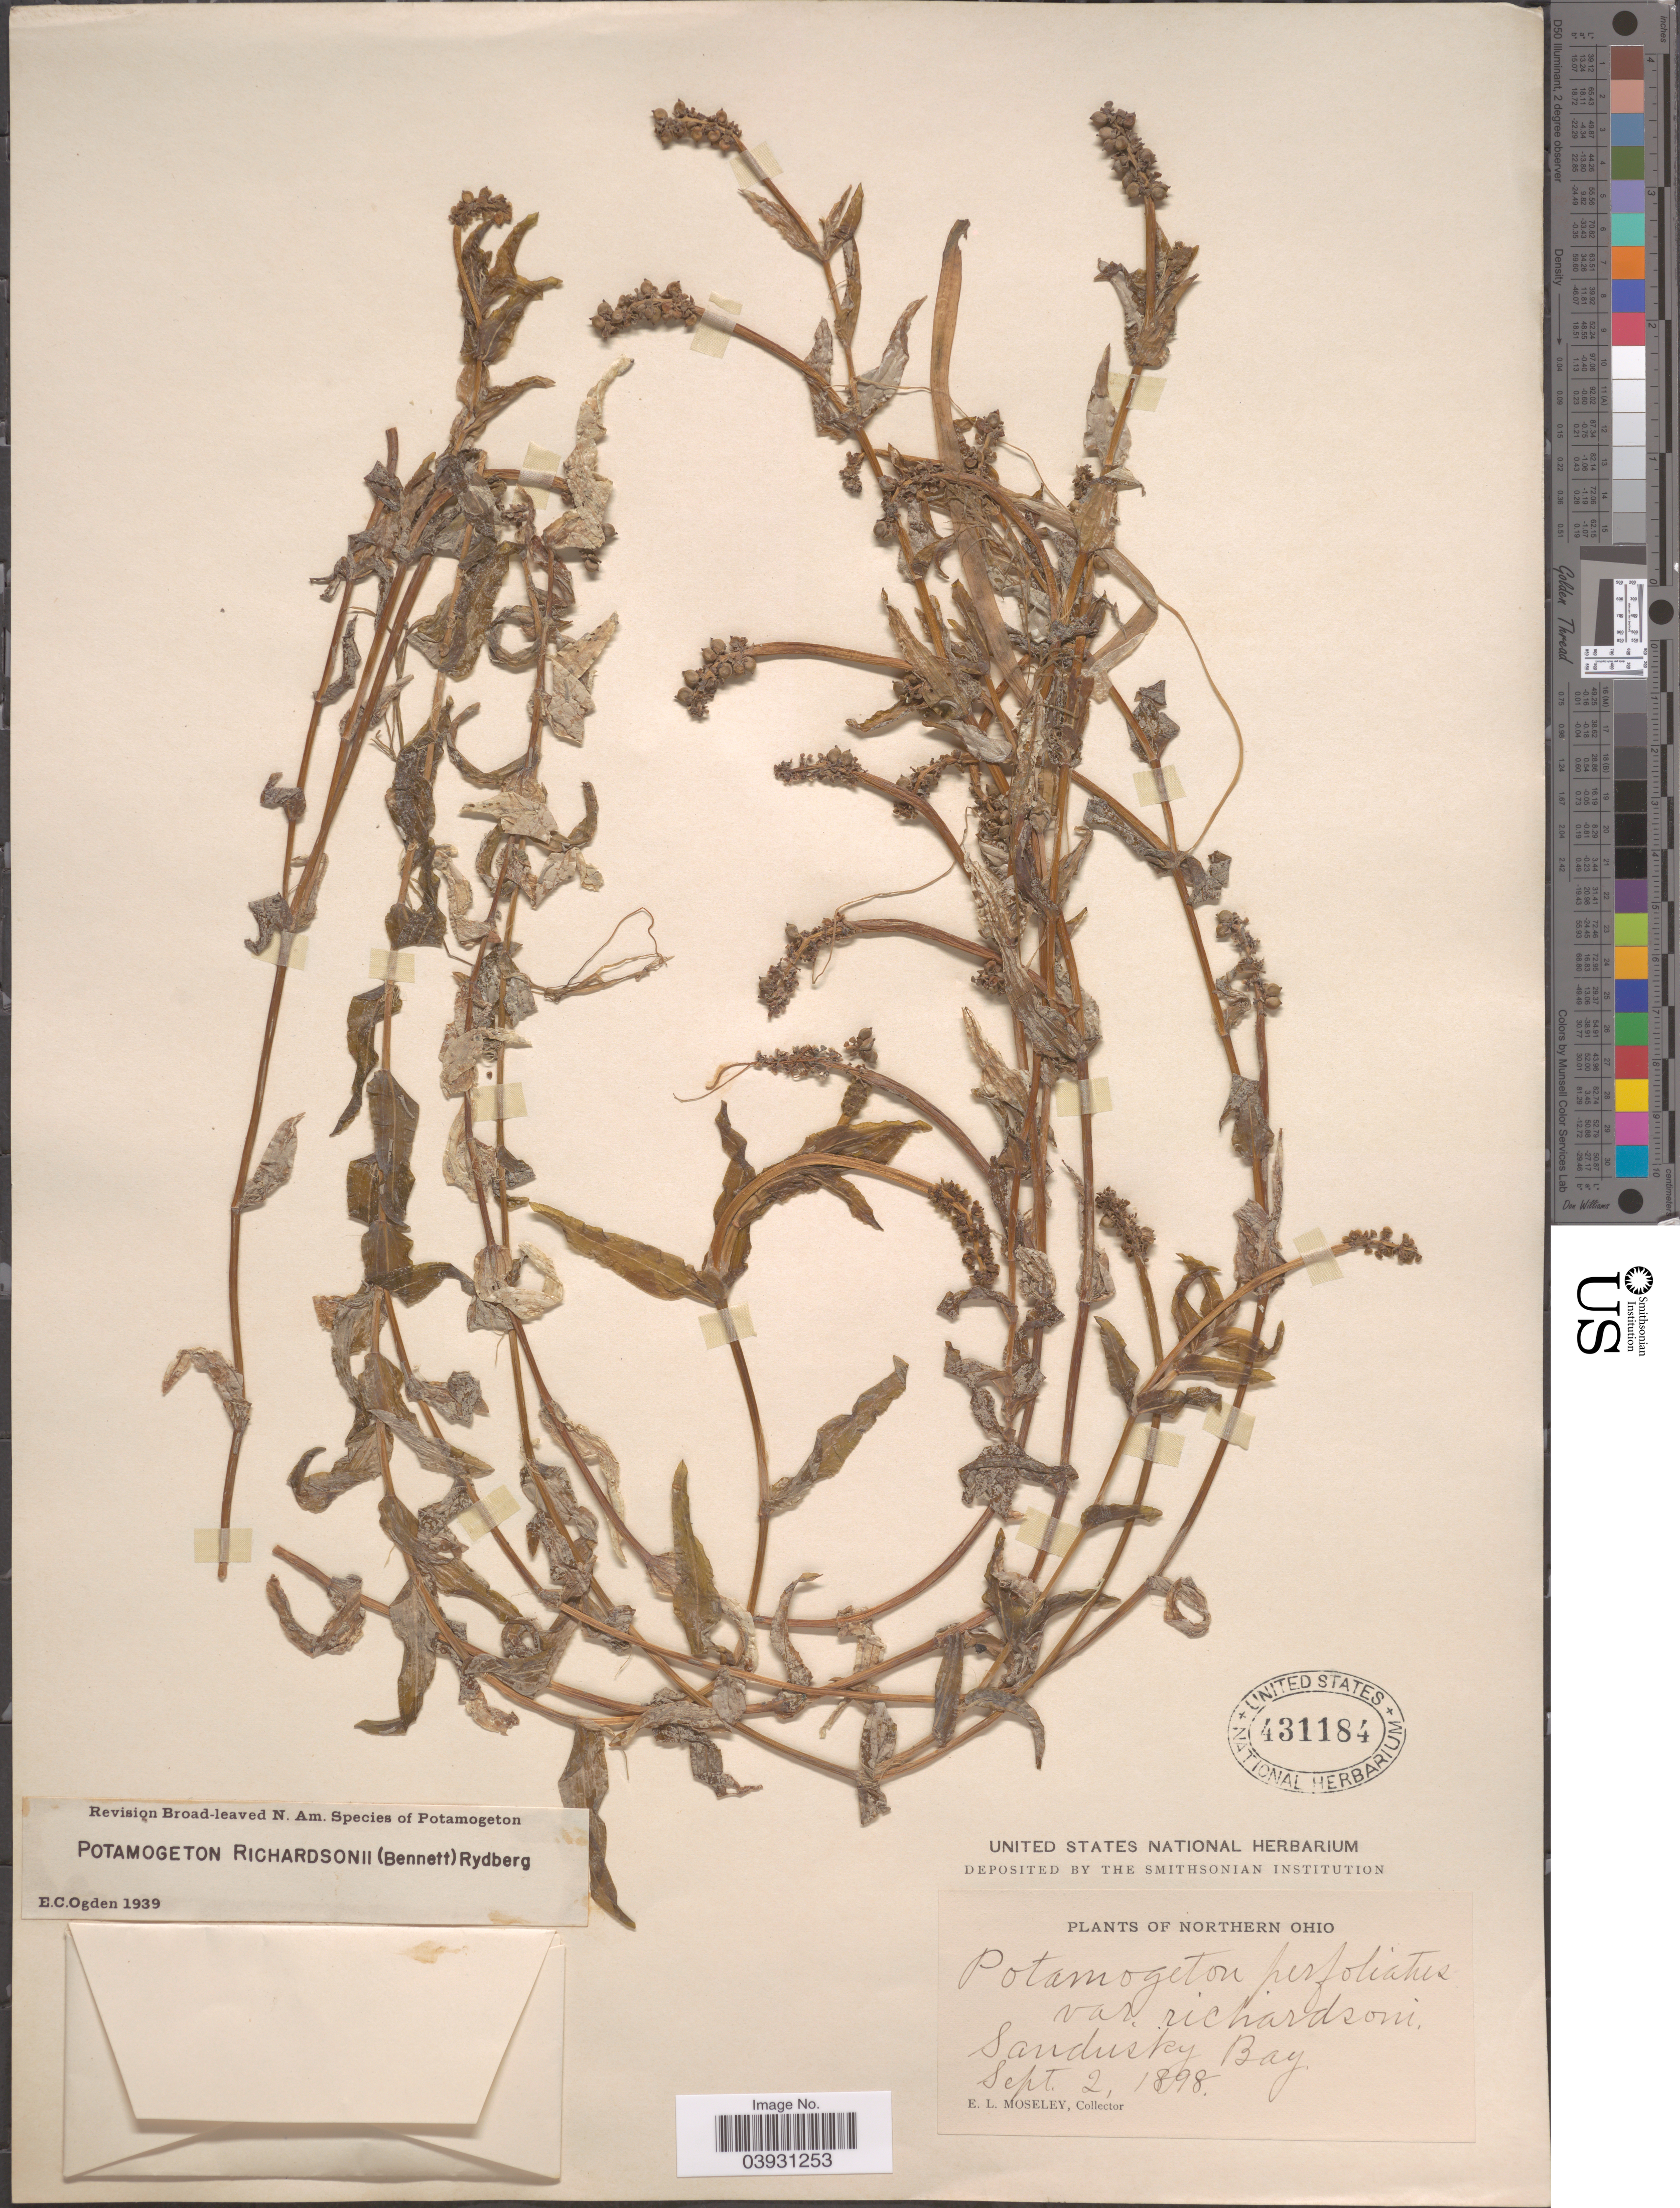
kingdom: Plantae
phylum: Tracheophyta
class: Liliopsida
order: Alismatales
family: Potamogetonaceae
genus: Potamogeton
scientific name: Potamogeton richardsonii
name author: (A.W. Benn.) Rydb.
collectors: E. Moseley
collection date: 1898-09-02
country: United States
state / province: Ohio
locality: Northern Ohio. Sandusky Bay.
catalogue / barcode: US 431184